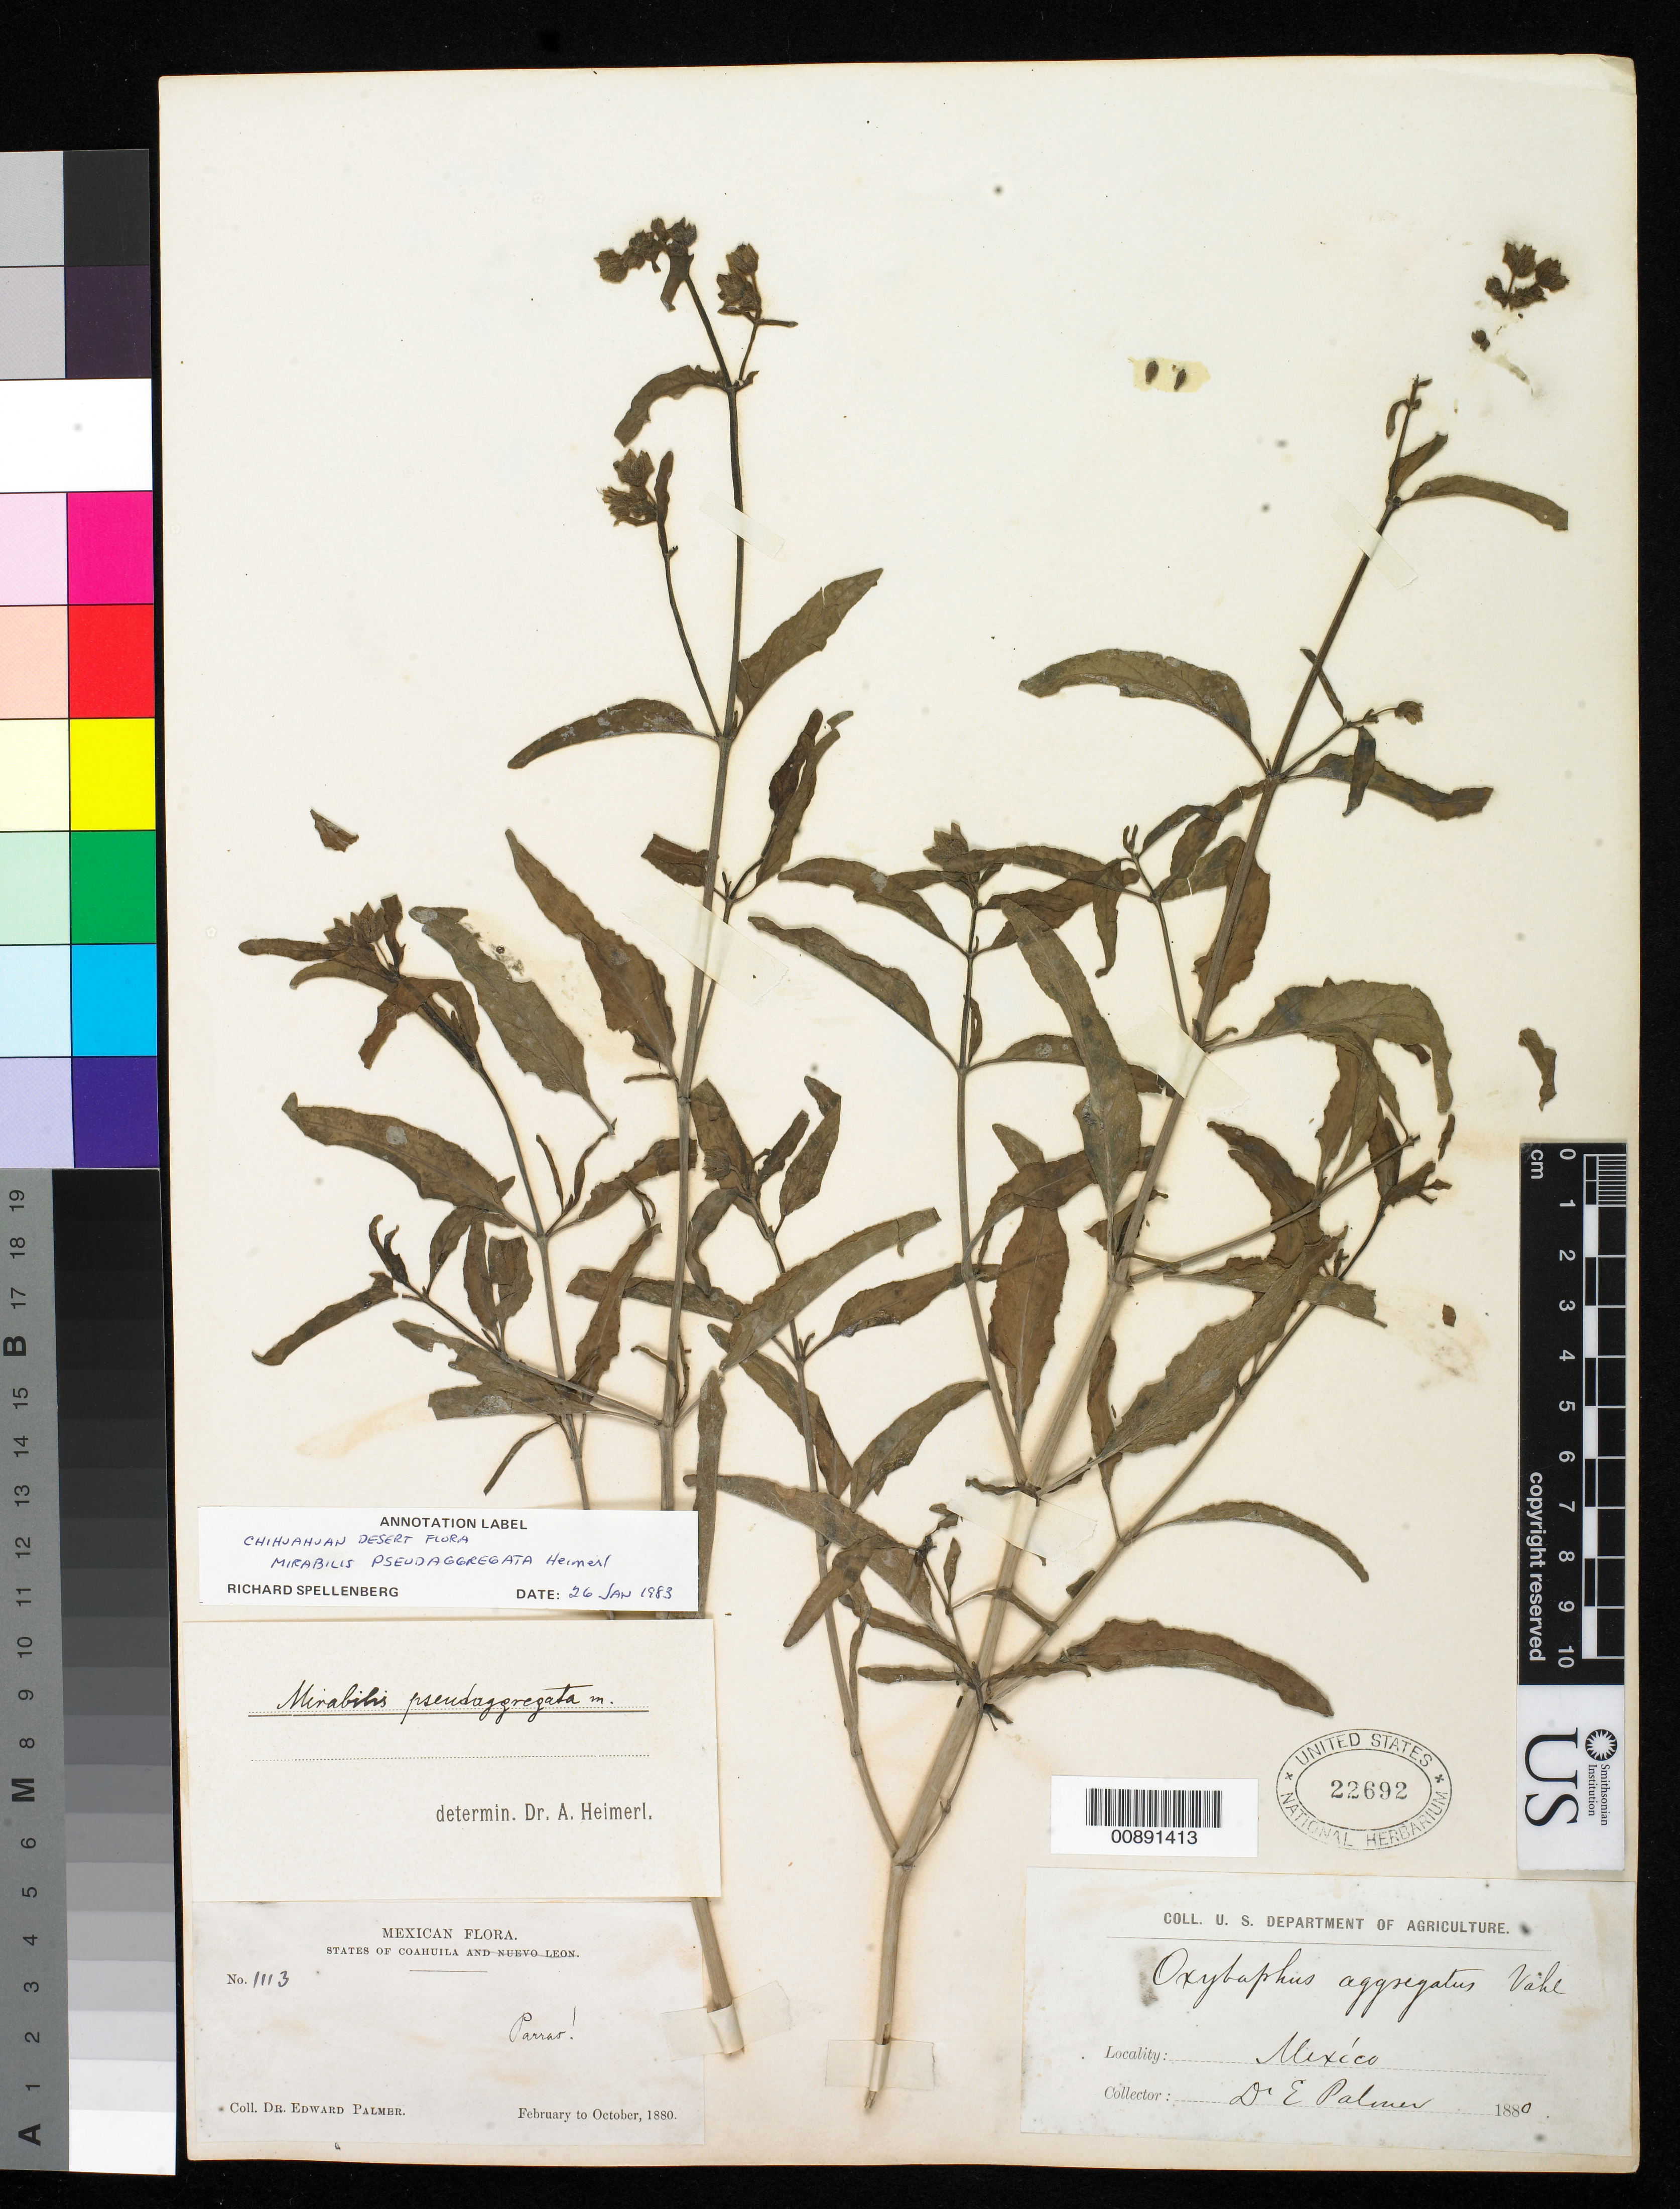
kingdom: Plantae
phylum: Tracheophyta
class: Magnoliopsida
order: Caryophyllales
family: Nyctaginaceae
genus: Mirabilis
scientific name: Mirabilis pseudaggregata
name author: Heimerl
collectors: E. Palmer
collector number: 1113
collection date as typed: Feb 1880 to -- Oct 1880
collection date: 1880-02/1880-10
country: Mexico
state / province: Coahuila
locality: Parras, Coahuila.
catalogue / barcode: US 22692